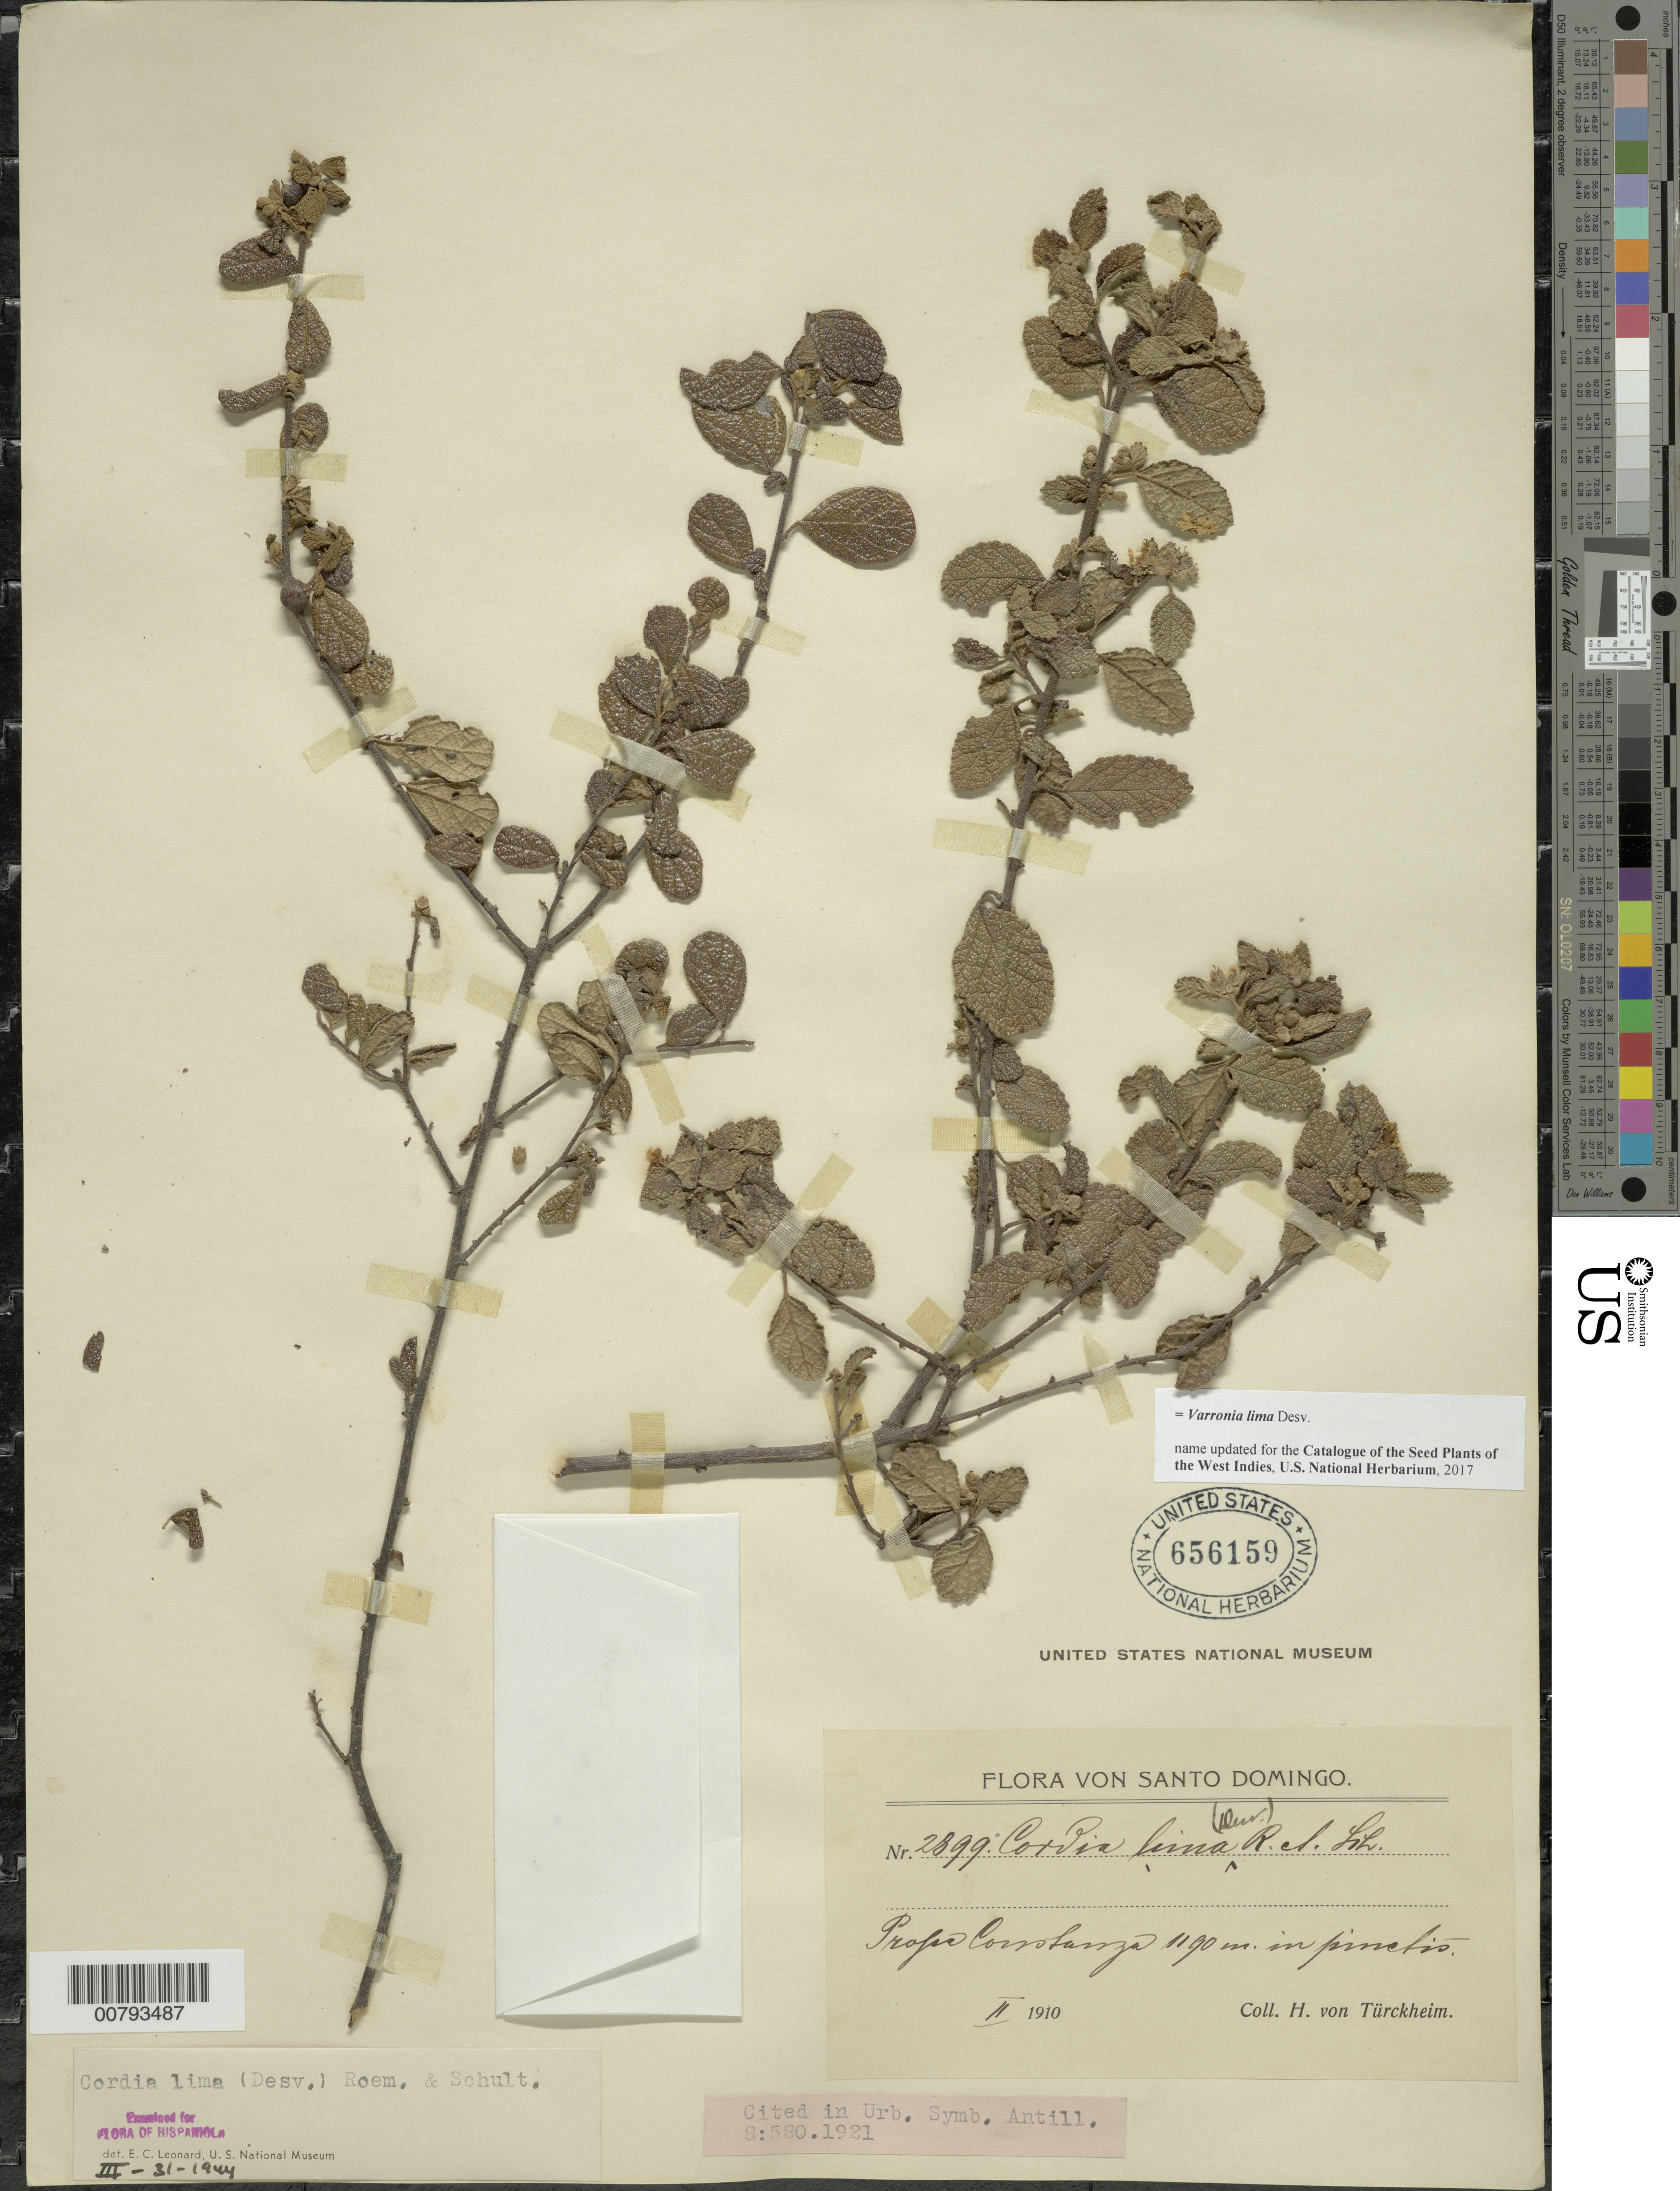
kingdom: Plantae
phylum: Tracheophyta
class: Magnoliopsida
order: Boraginales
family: Cordiaceae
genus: Varronia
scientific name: Varronia lima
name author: Desv.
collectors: H. von Türckheim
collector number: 2399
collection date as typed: Feb 1910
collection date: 1910-02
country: Dominican Republic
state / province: La Vega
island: Hispaniola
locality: Prope Constanza.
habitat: In pinetis.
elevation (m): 1190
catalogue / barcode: US 656159